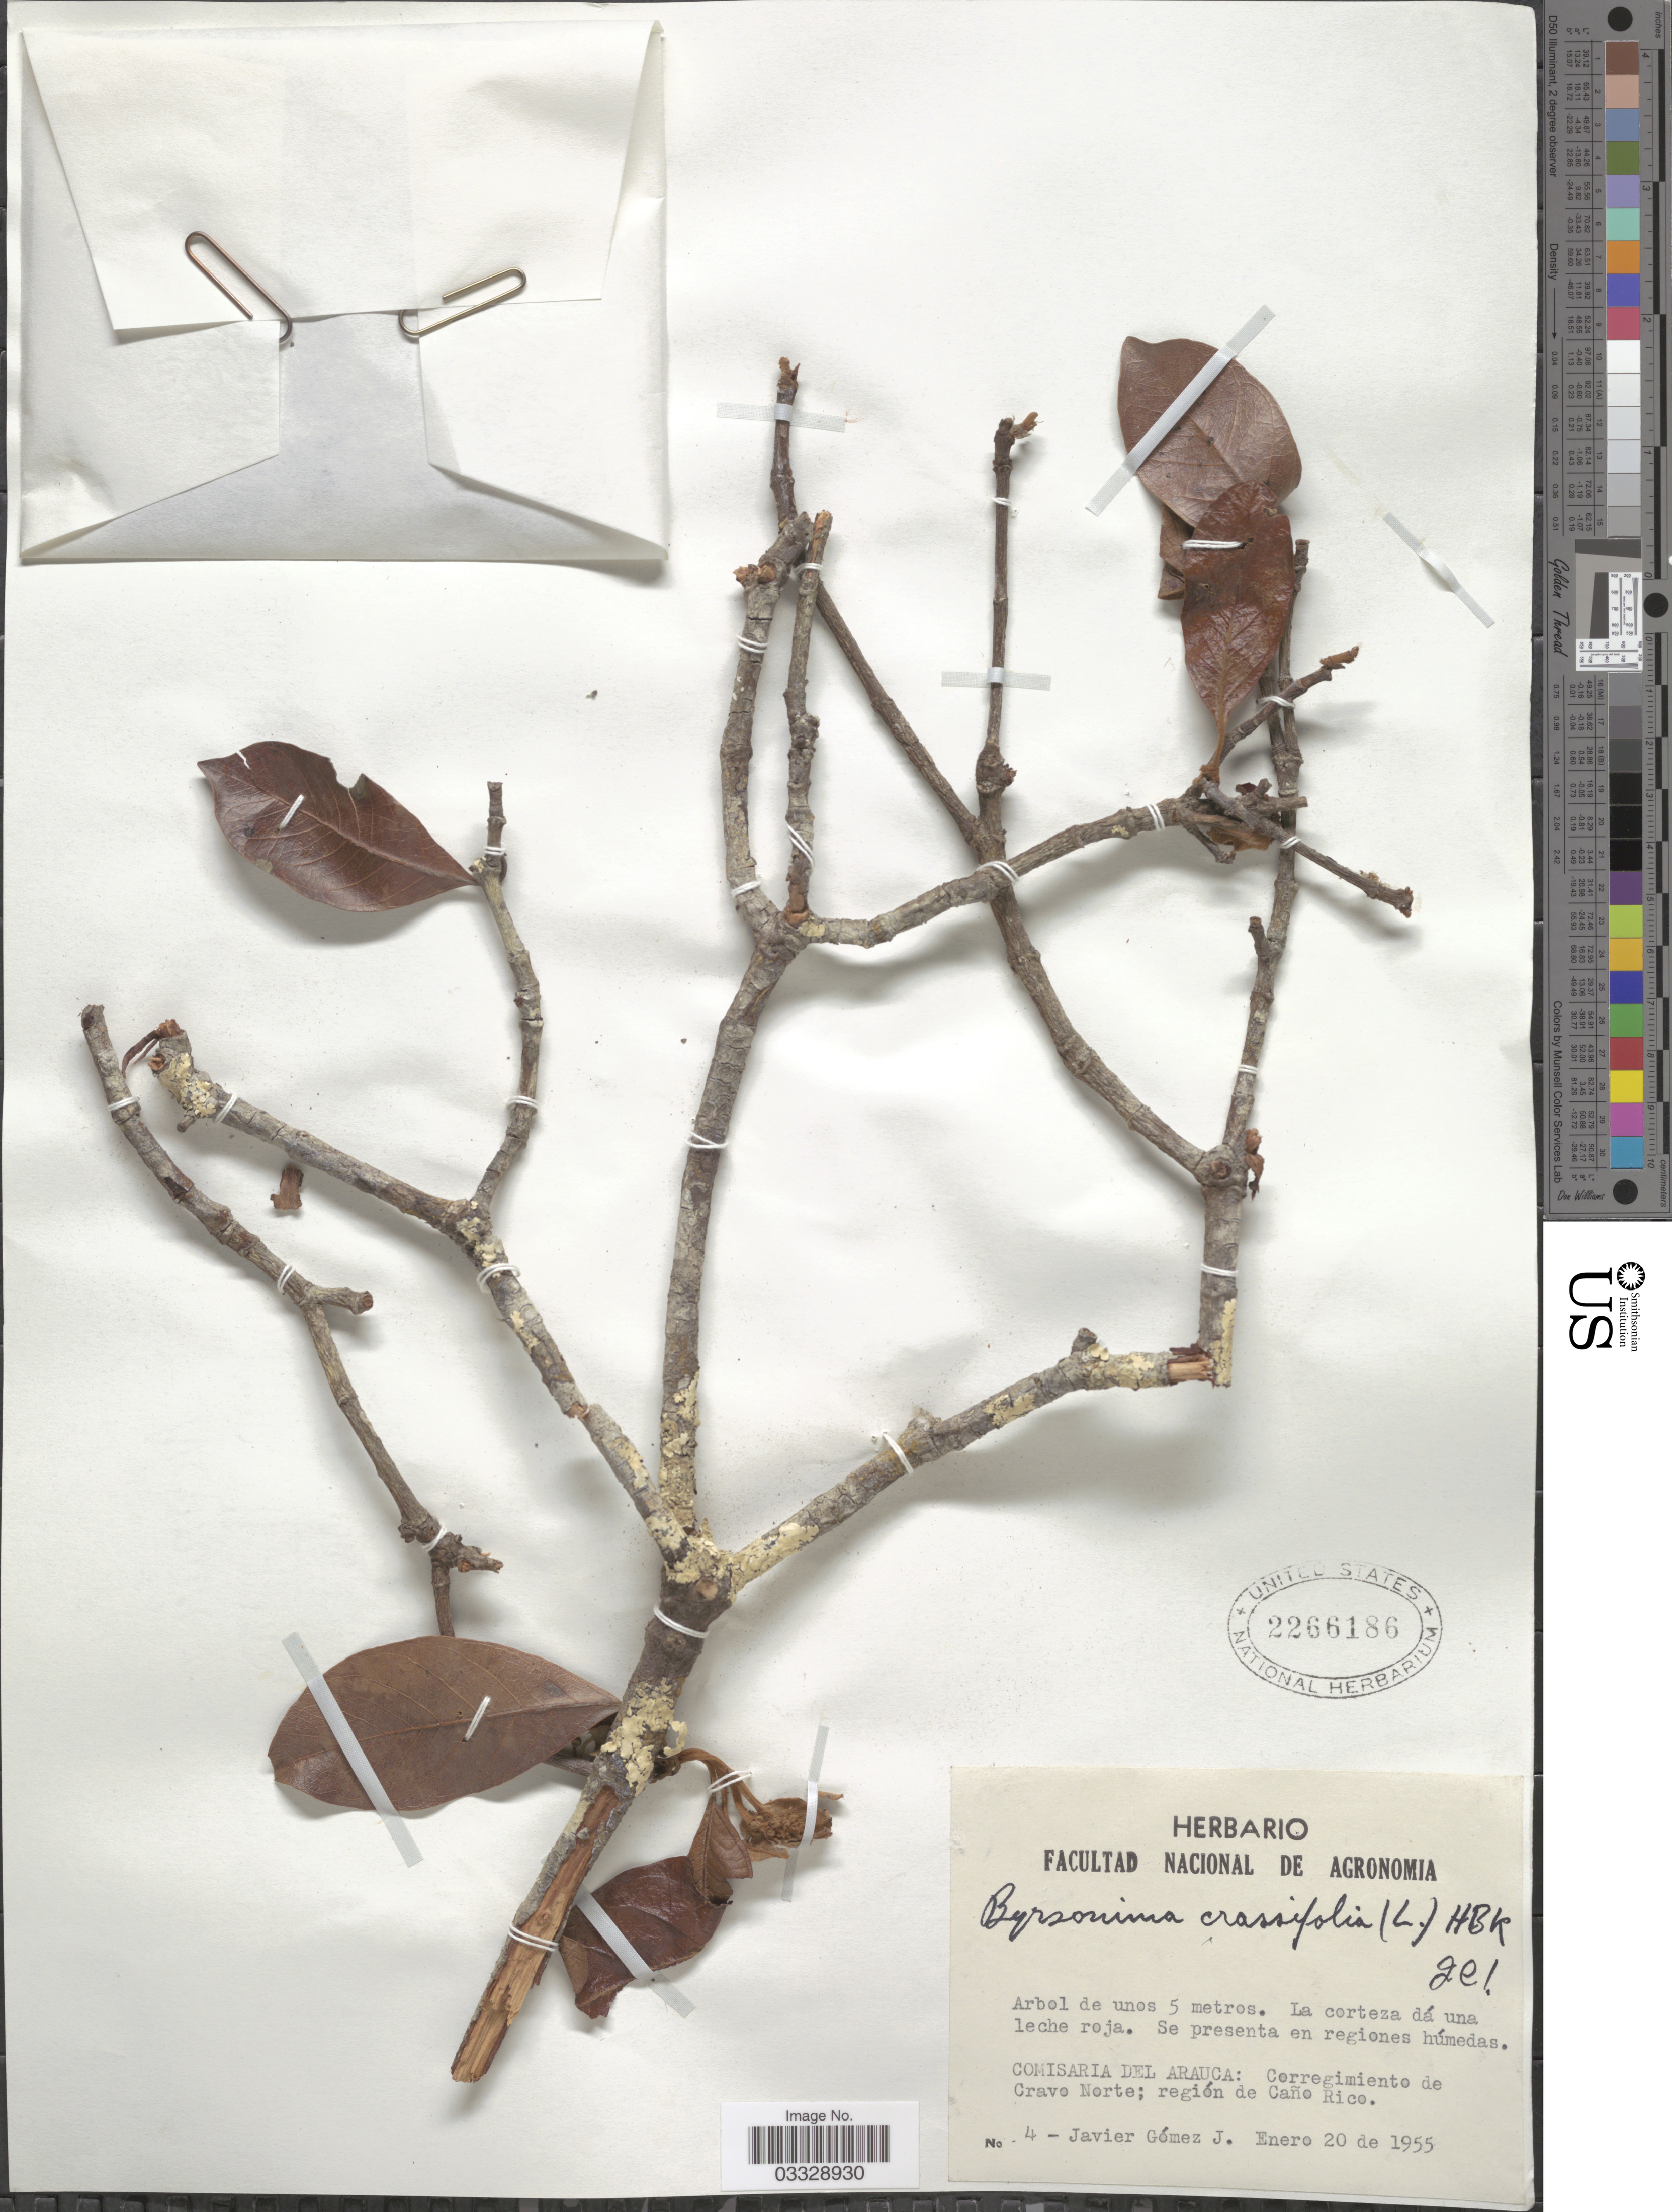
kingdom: Plantae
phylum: Tracheophyta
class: Magnoliopsida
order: Malpighiales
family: Malpighiaceae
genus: Byrsonima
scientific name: Byrsonima crassifolia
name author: (L.) Kunth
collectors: G. Javier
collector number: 4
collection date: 1955-01-20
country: Colombia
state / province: Arauca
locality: Comisaria del Arauca: Corregimiento de Cravo Norte; región de Caño Rico.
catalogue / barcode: US 2266186